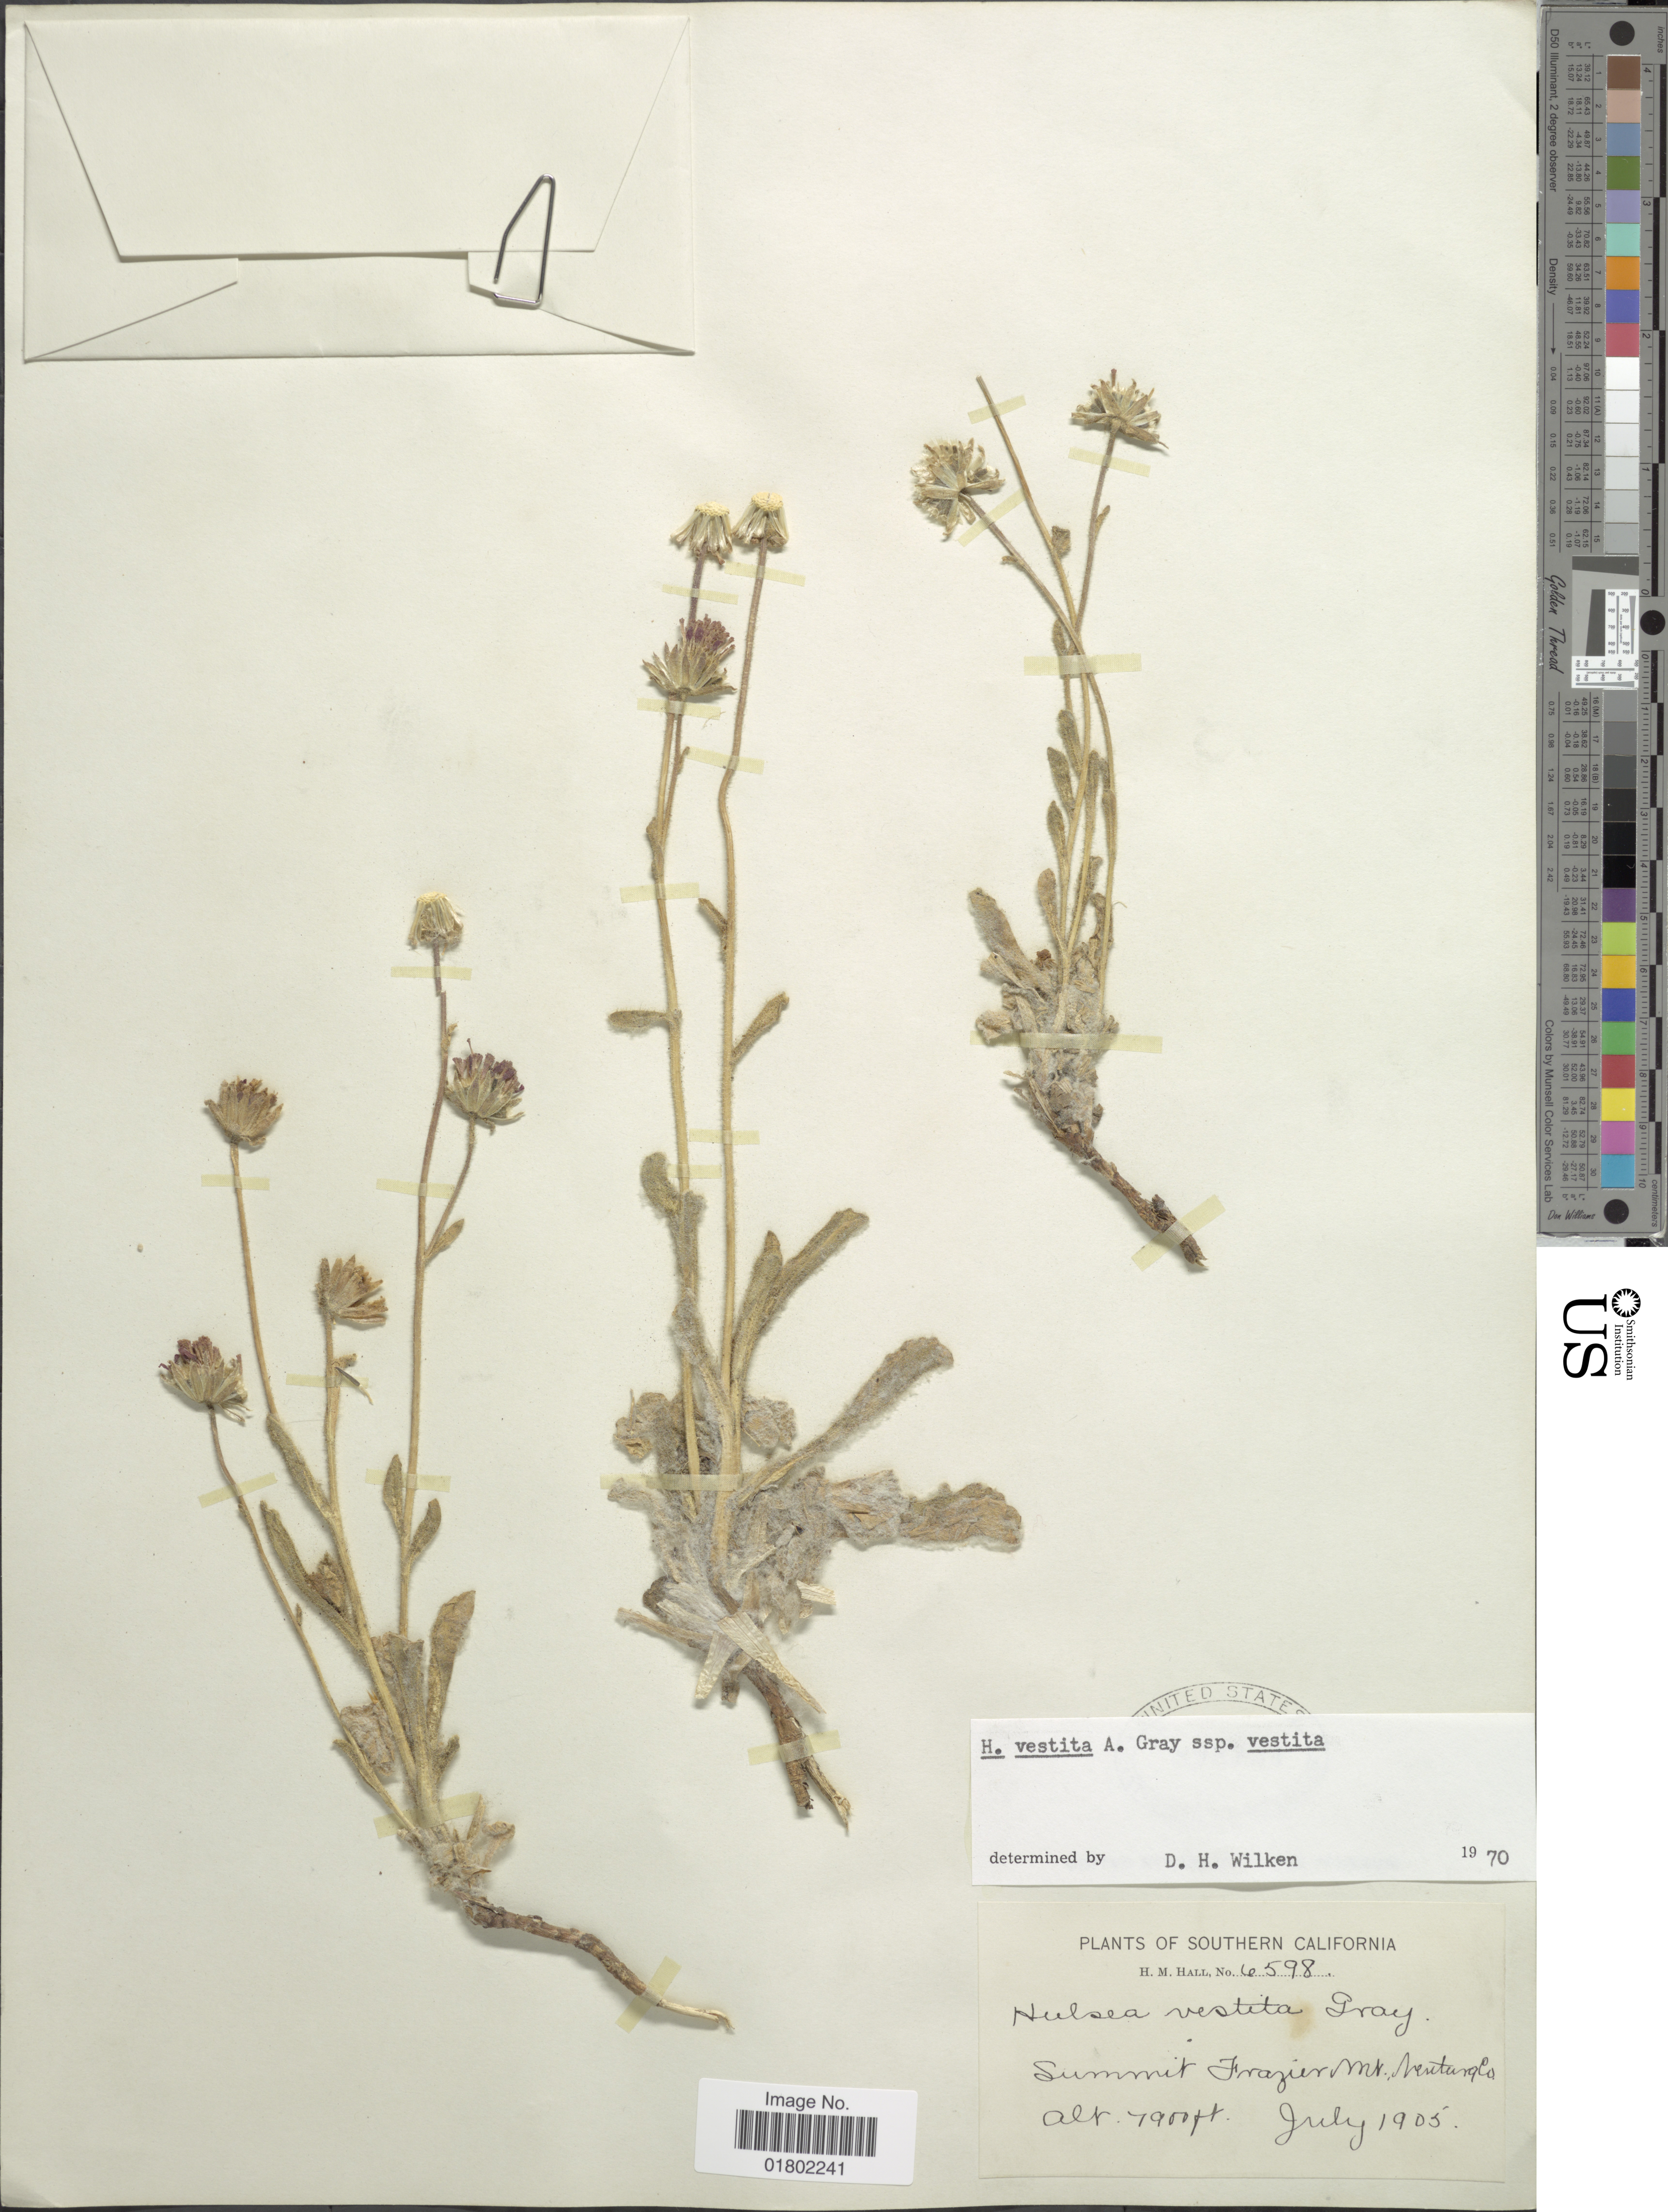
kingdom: Plantae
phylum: Tracheophyta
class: Magnoliopsida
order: Asterales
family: Asteraceae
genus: Hulsea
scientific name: Hulsea vestita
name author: A. Gray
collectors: H. M. Hall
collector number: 6598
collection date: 1905-07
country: United States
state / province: California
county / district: Ventura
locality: Summit Frazier mt. Ventura Co.